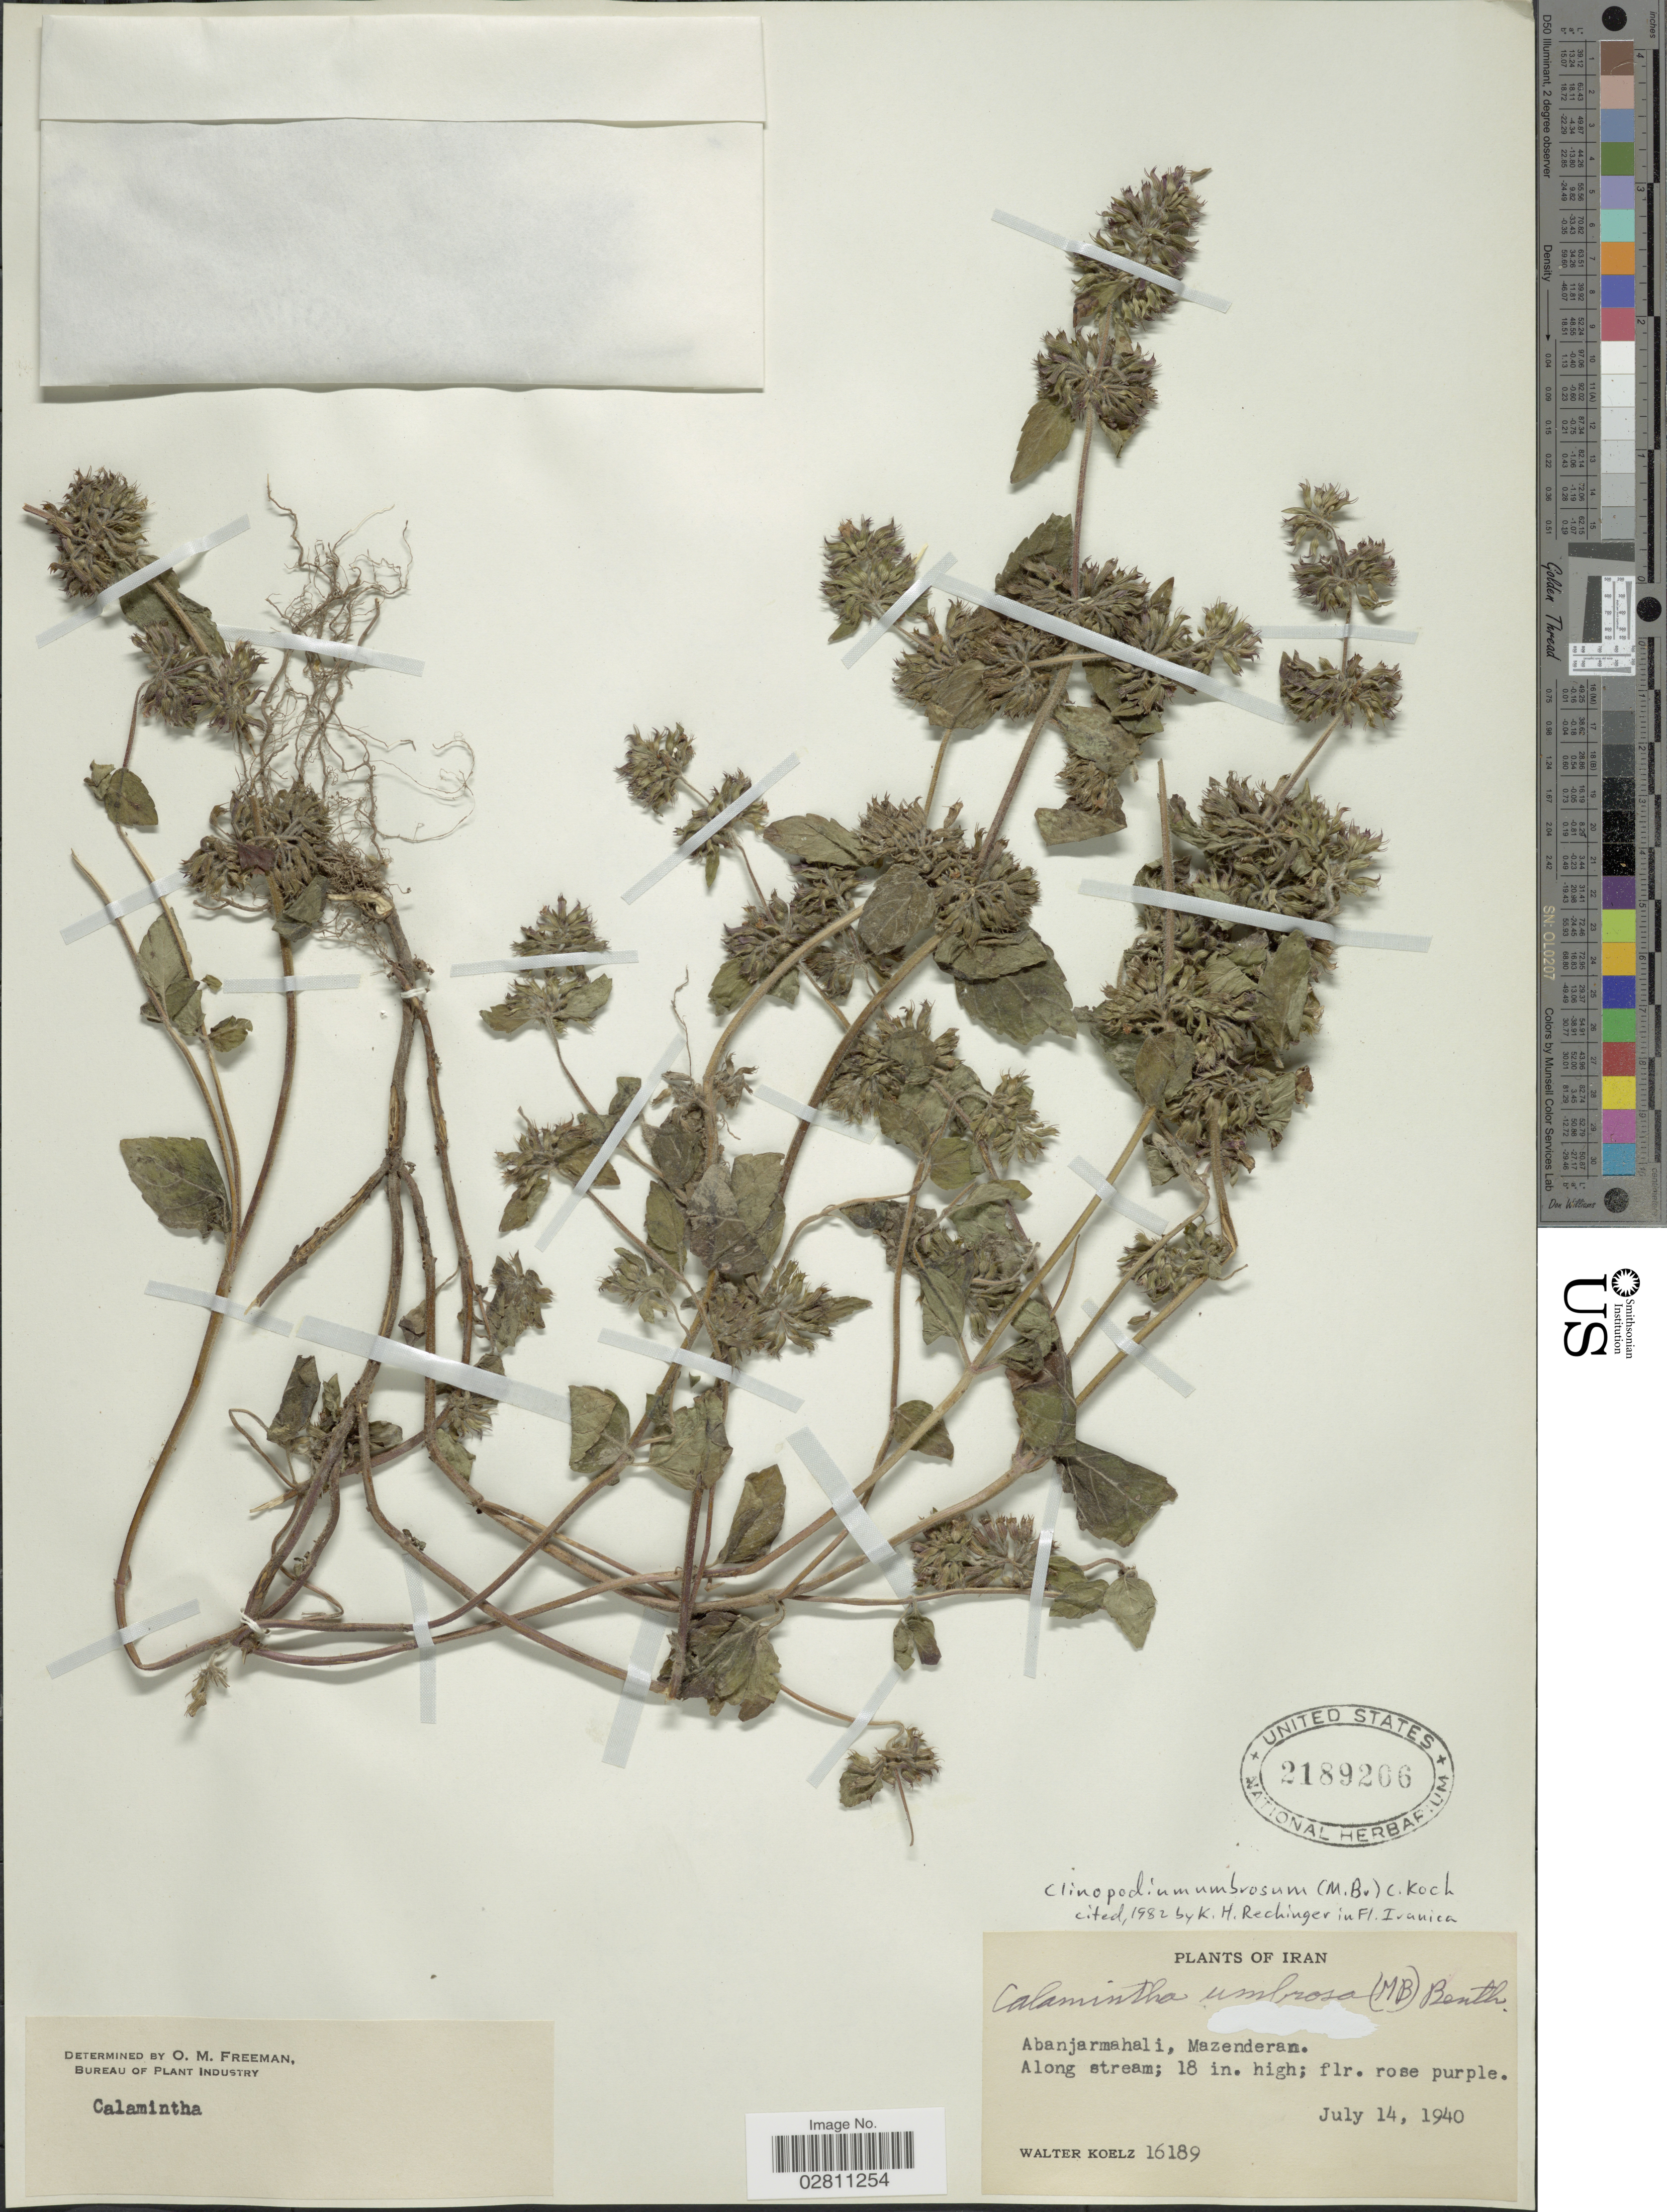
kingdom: Plantae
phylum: Tracheophyta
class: Magnoliopsida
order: Lamiales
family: Lamiaceae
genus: Clinopodium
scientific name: Clinopodium umbrosum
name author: (M. Bieb.) C. Koch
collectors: W. N. Koelz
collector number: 16189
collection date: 1940-07-14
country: Iran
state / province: Mazandaran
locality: Abanjarmahali, Mazenderan.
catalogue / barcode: US 2189206